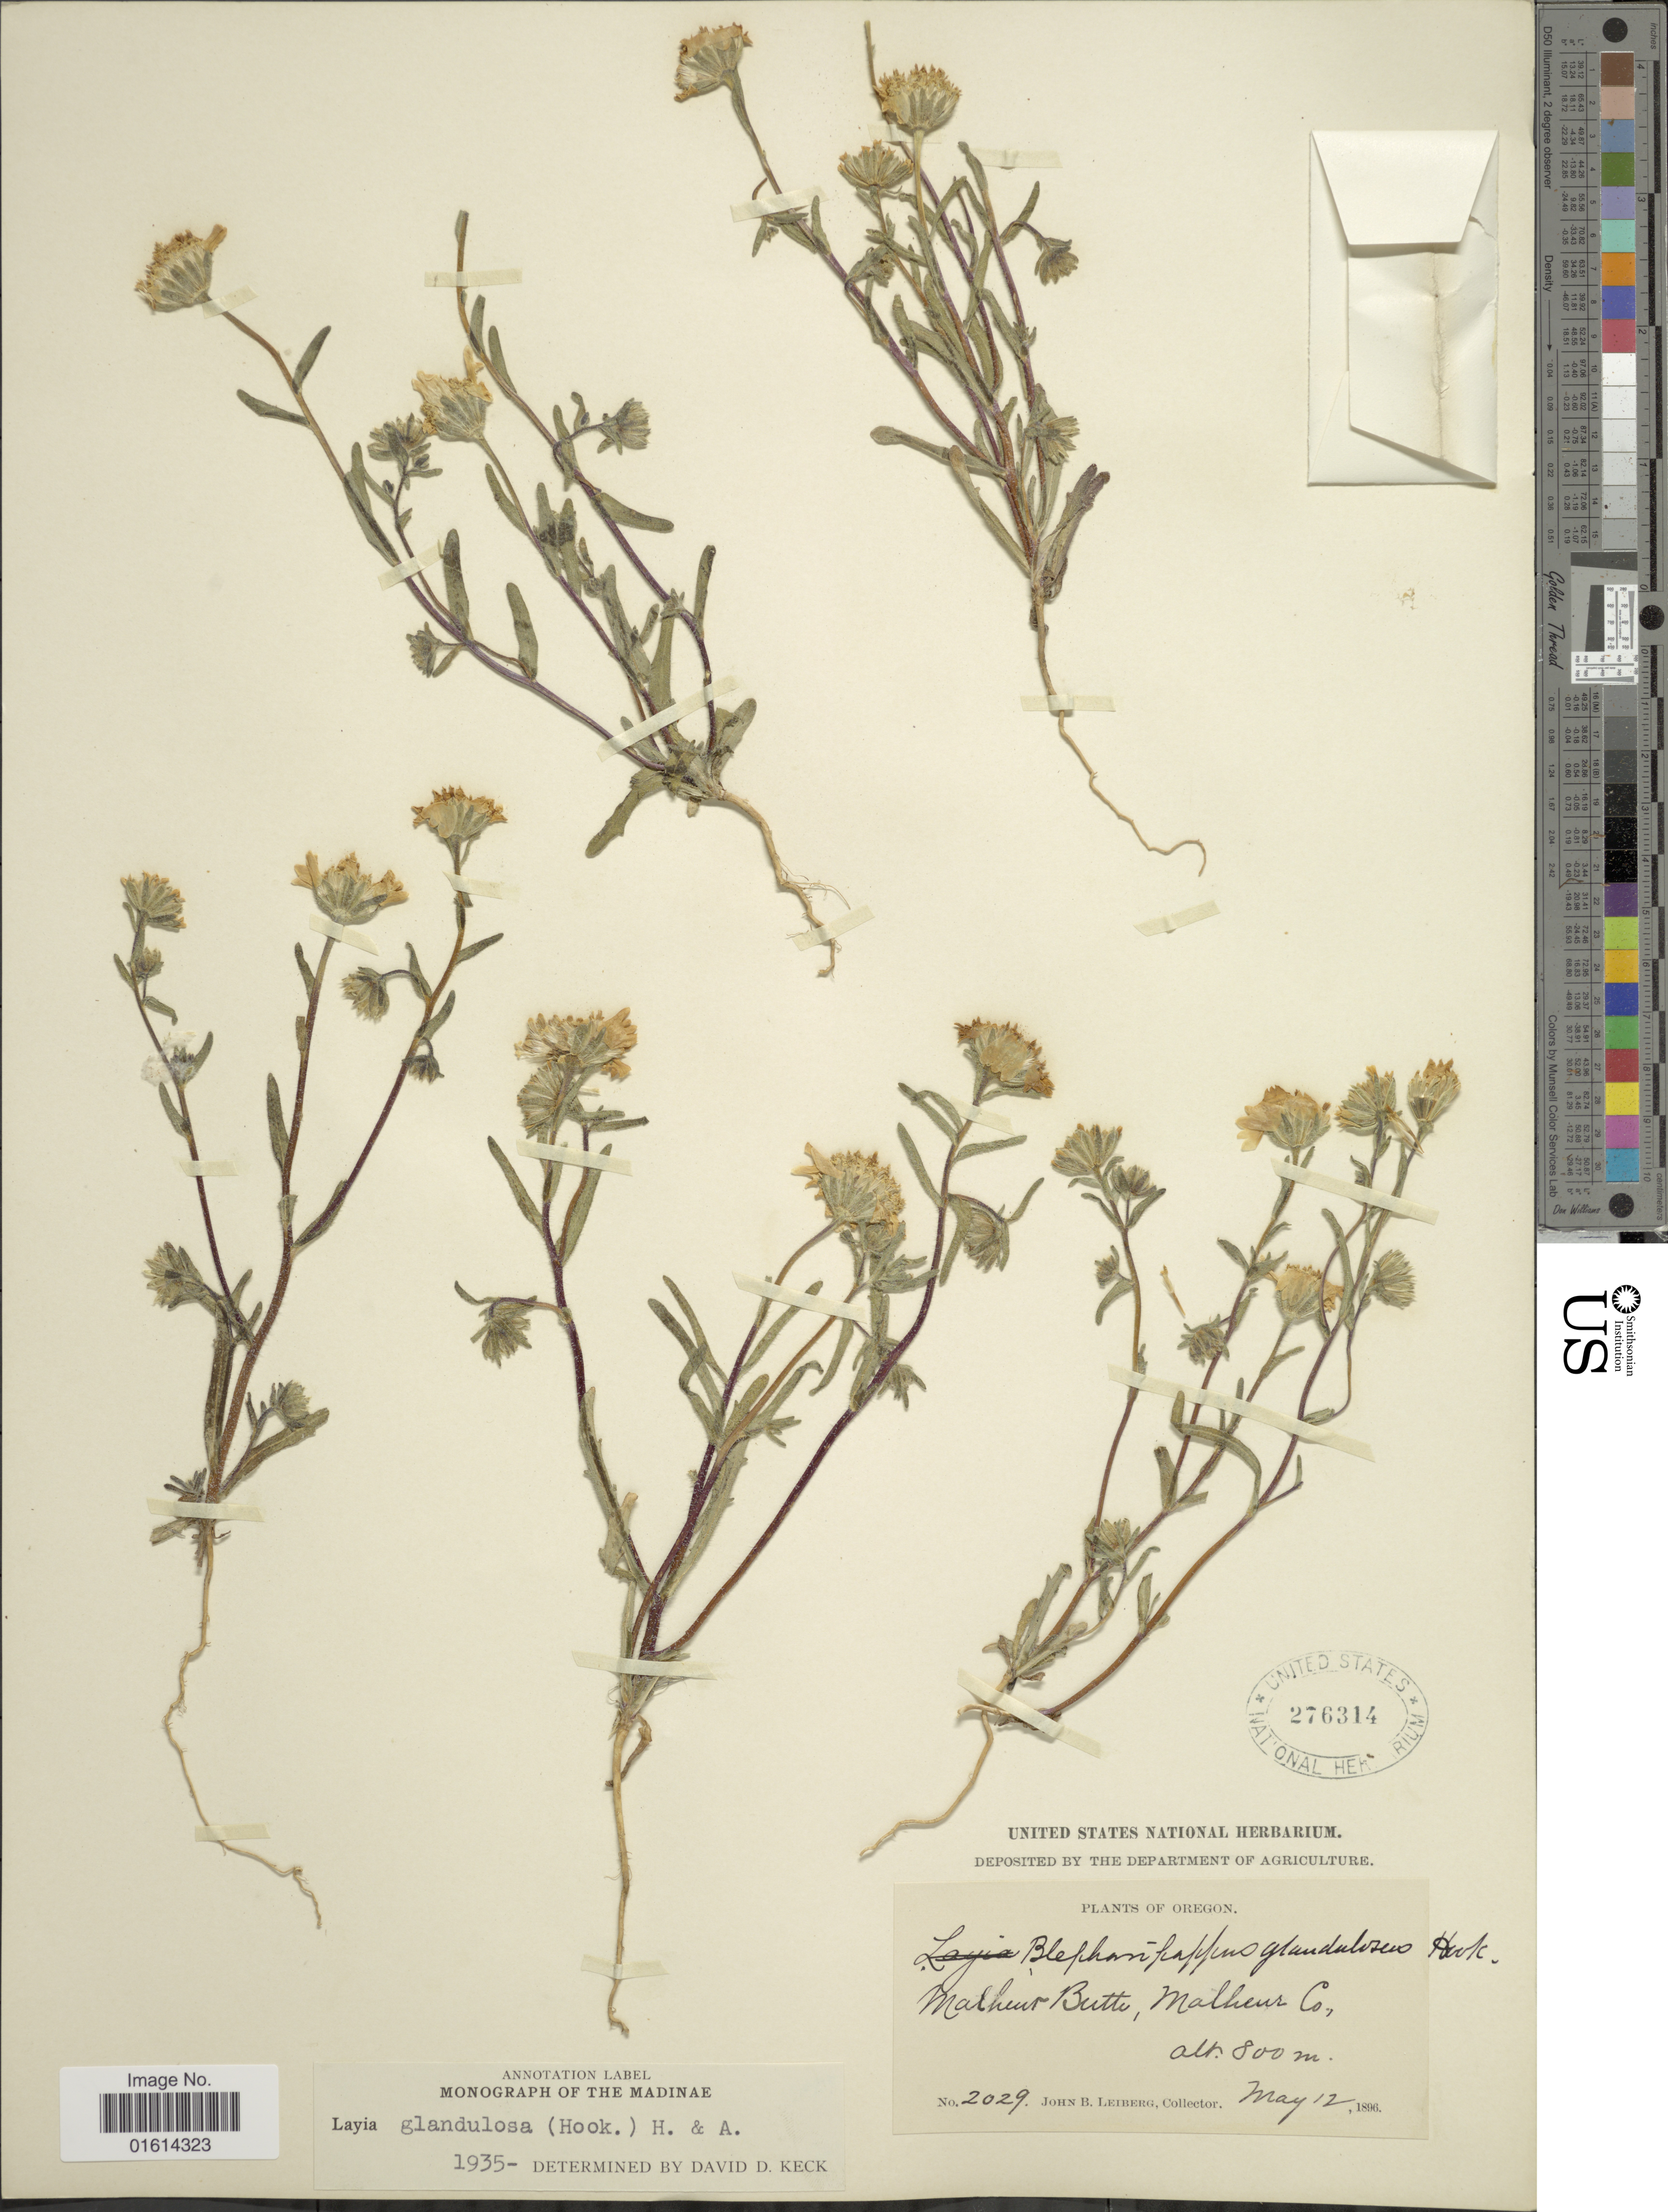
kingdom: Plantae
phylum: Tracheophyta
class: Magnoliopsida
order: Asterales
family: Asteraceae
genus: Layia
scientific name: Layia glandulosa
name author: Hook. & Arn.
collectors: J. B. Leiberg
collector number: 2029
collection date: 1896-05-12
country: United States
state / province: Oregon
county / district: Malheur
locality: Malheur Butte, Malheur Co.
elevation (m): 800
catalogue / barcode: US 276314